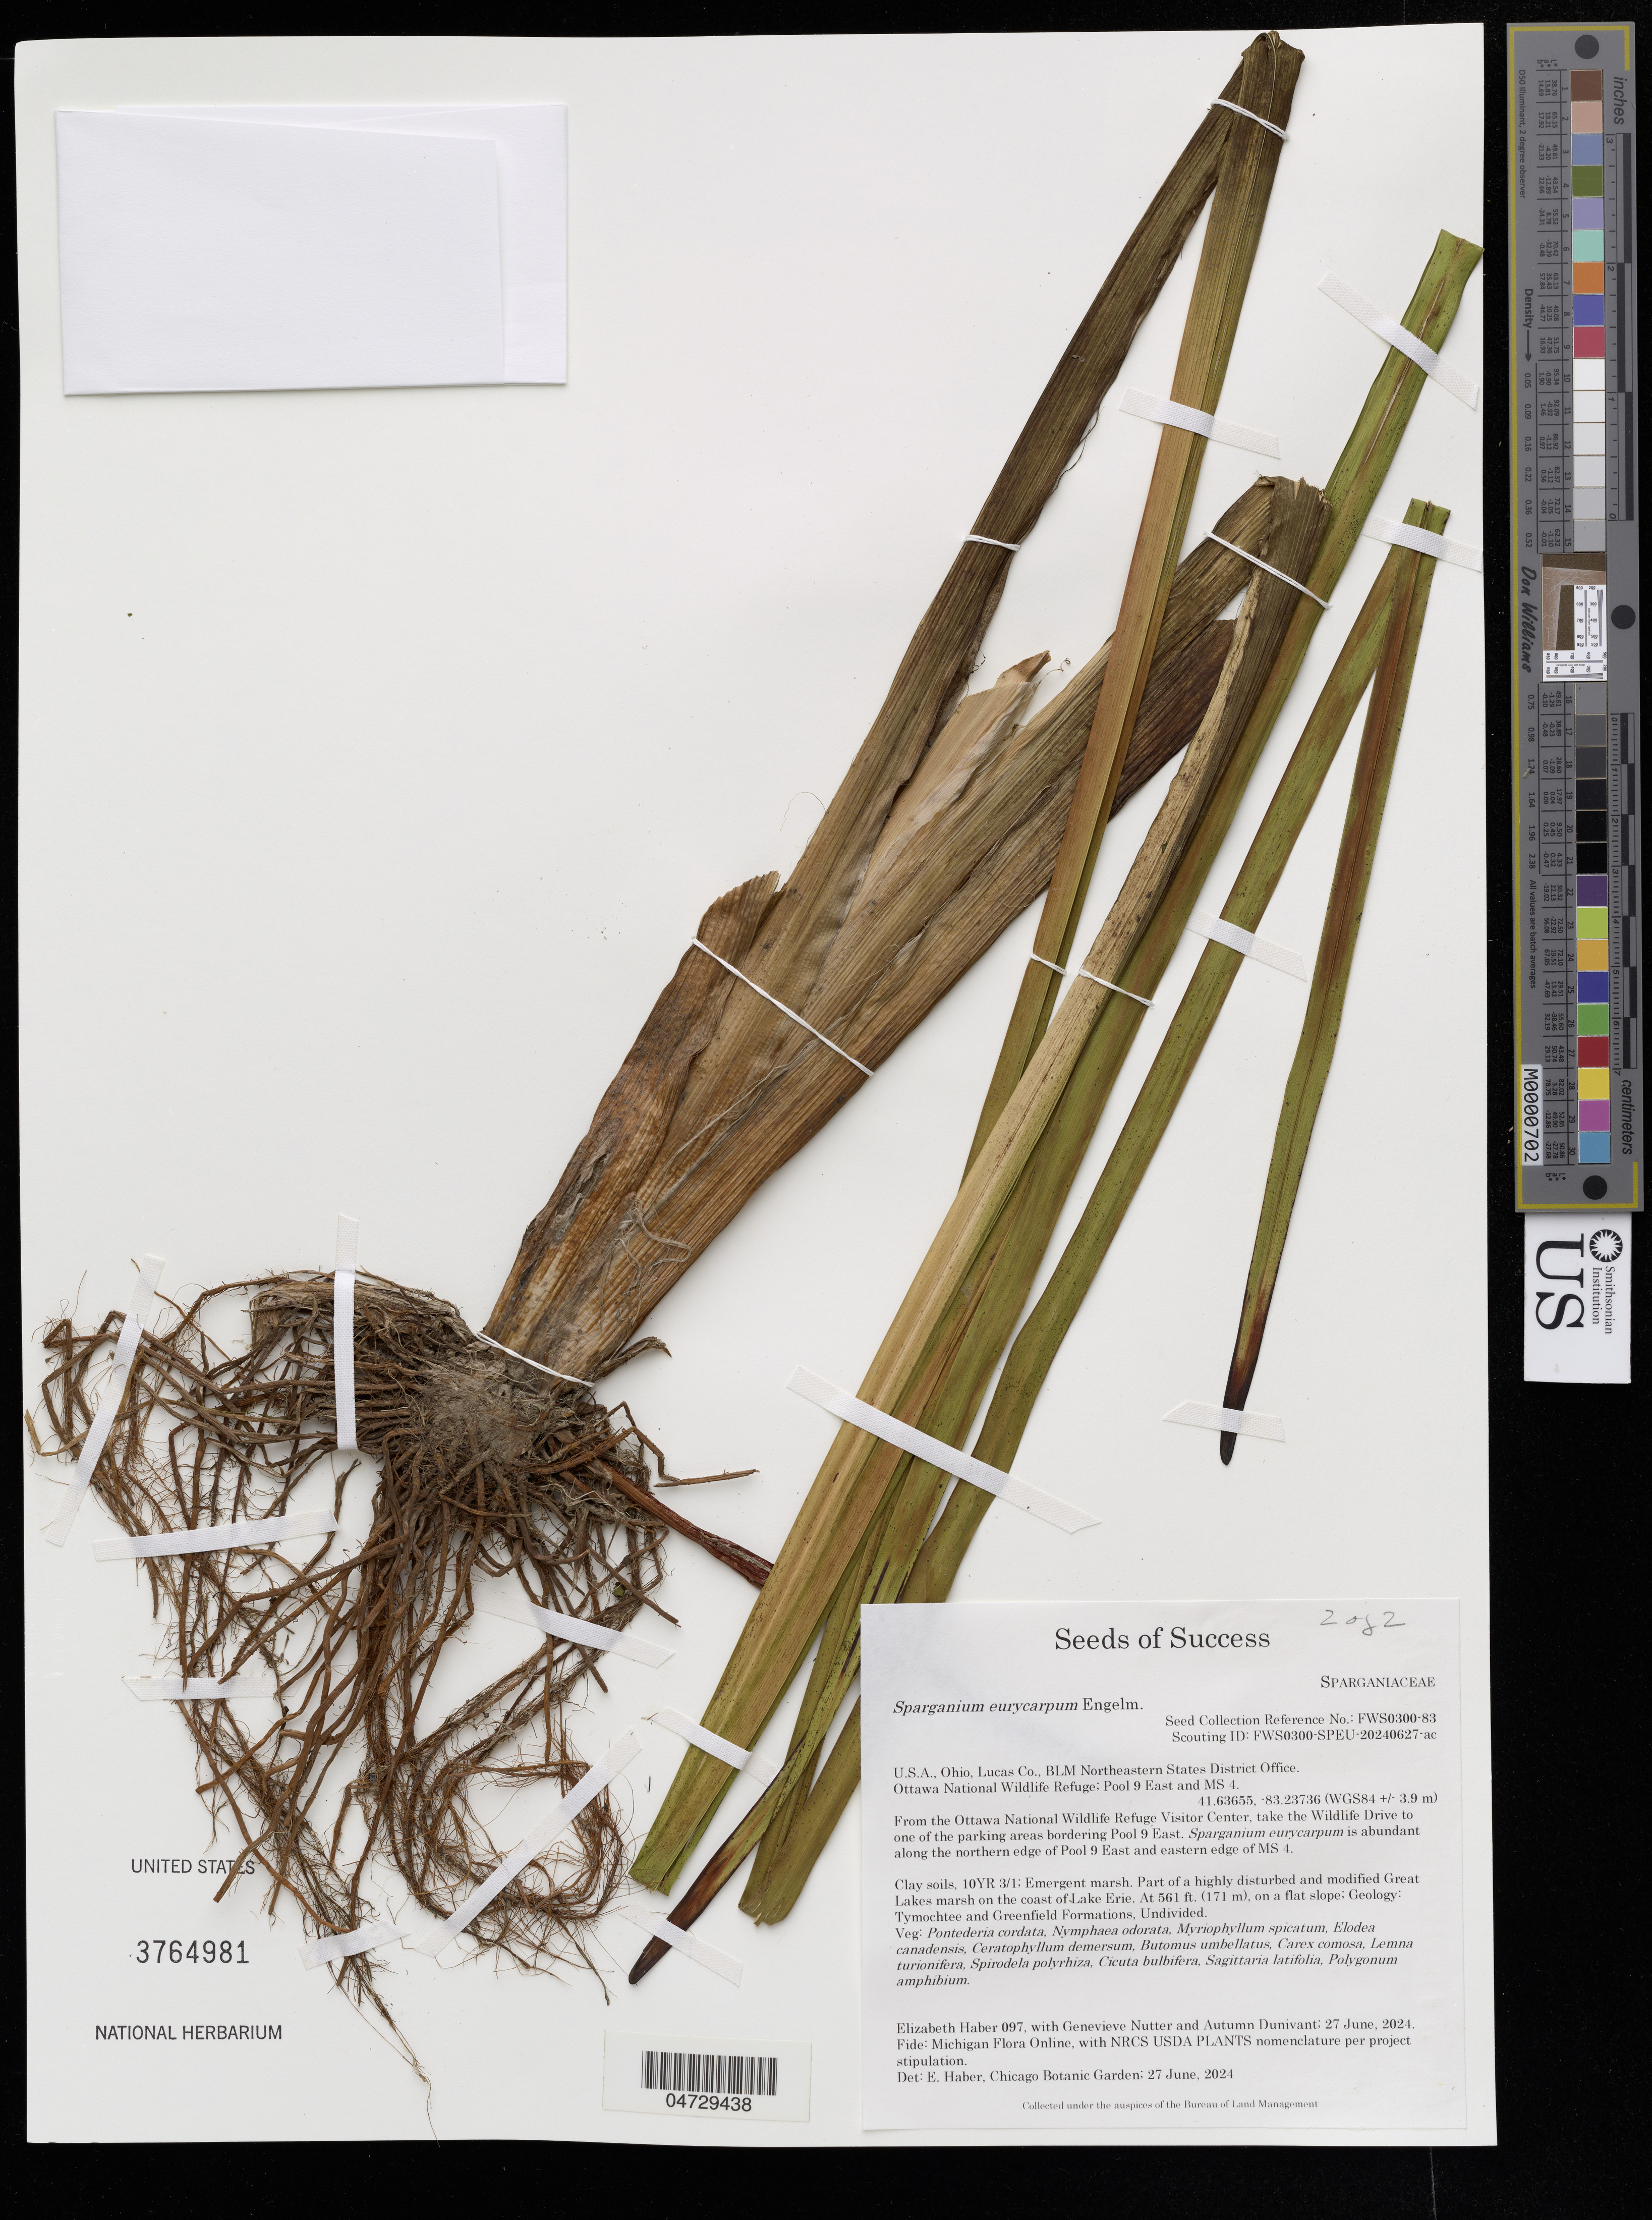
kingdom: Plantae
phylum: Tracheophyta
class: Liliopsida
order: Poales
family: Typhaceae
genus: Sparganium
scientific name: Sparganium eurycarpum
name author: Engelm.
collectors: E. Haber, G. Nutter & A. Dunivant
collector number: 097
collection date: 2024-06-27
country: United States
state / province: Ohio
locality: Lucas Co., BLM Northeastern States District Office. Ottawa National Wildlife Refuge; Pool 9 East and MS 4.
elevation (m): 171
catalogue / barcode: US 3764981